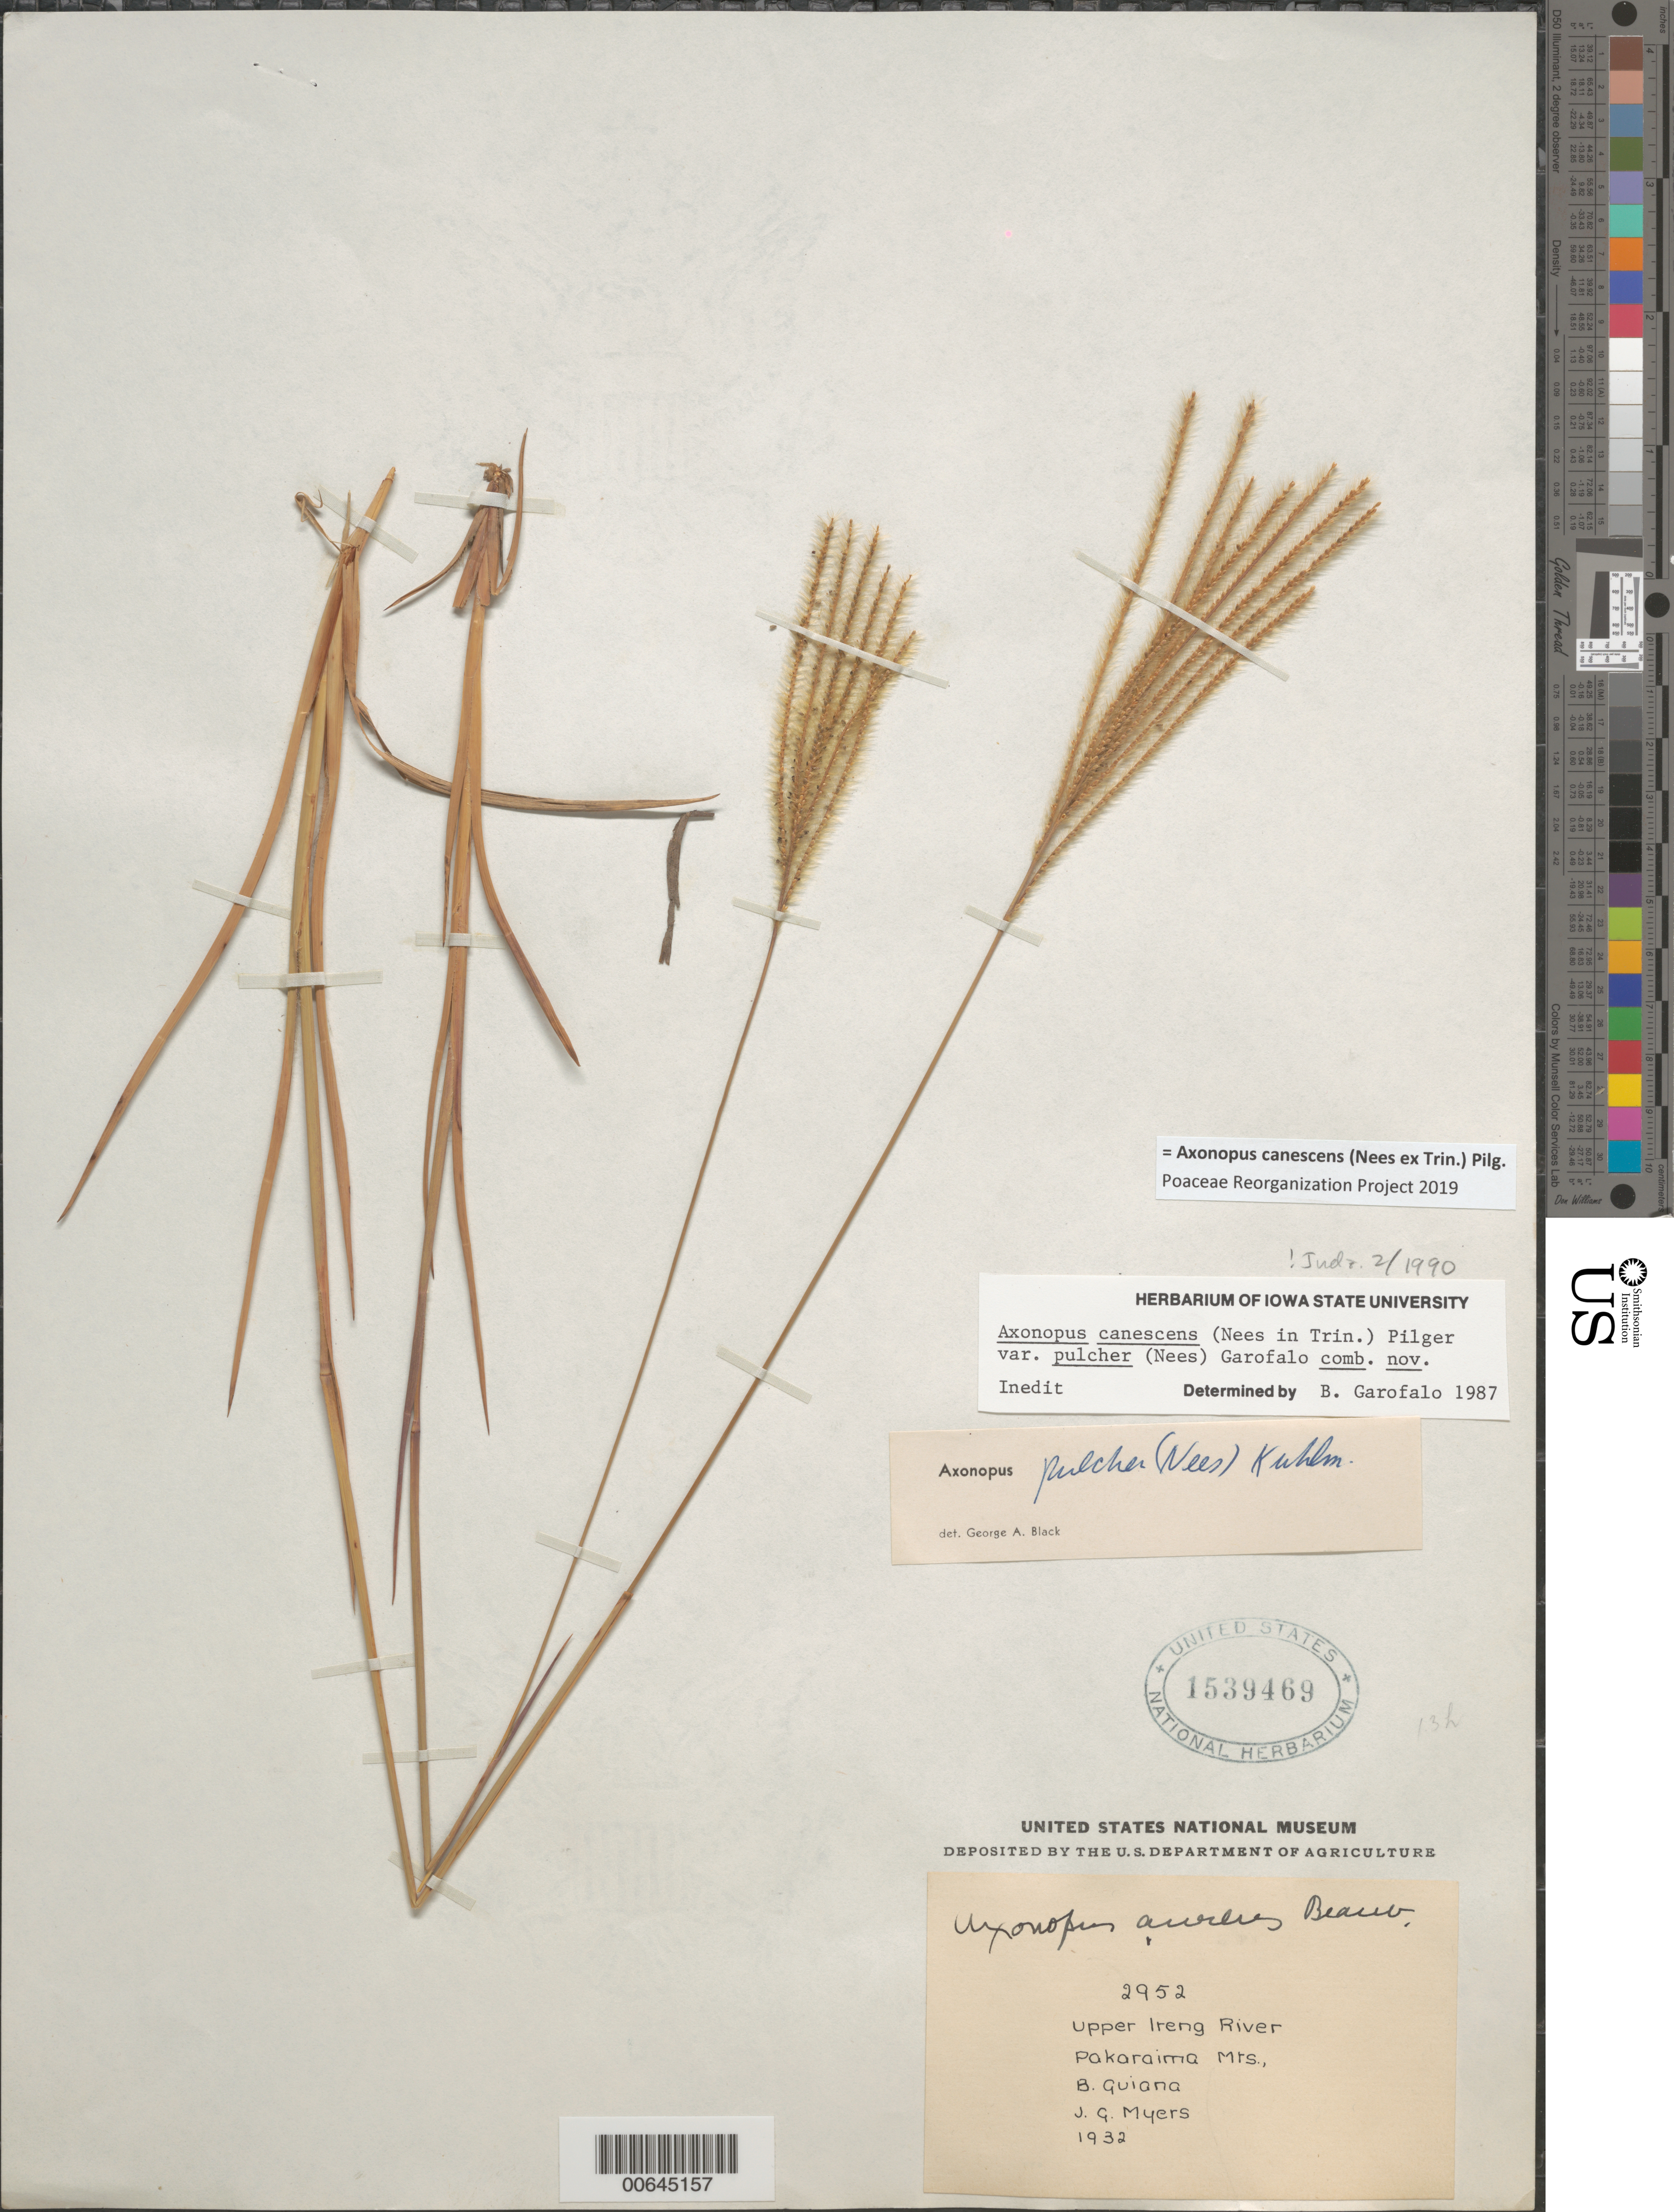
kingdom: Plantae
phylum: Tracheophyta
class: Liliopsida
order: Poales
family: Poaceae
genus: Axonopus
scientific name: Axonopus canescens var. pulcher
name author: (Nees in Trin.) Pilg.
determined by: Garafolo, B.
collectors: J. Myers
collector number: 2952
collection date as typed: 1932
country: Guyana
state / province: Cuyuni-Mazaruni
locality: Pakaraima Mts., Upper Ireng River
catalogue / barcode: US 1539469